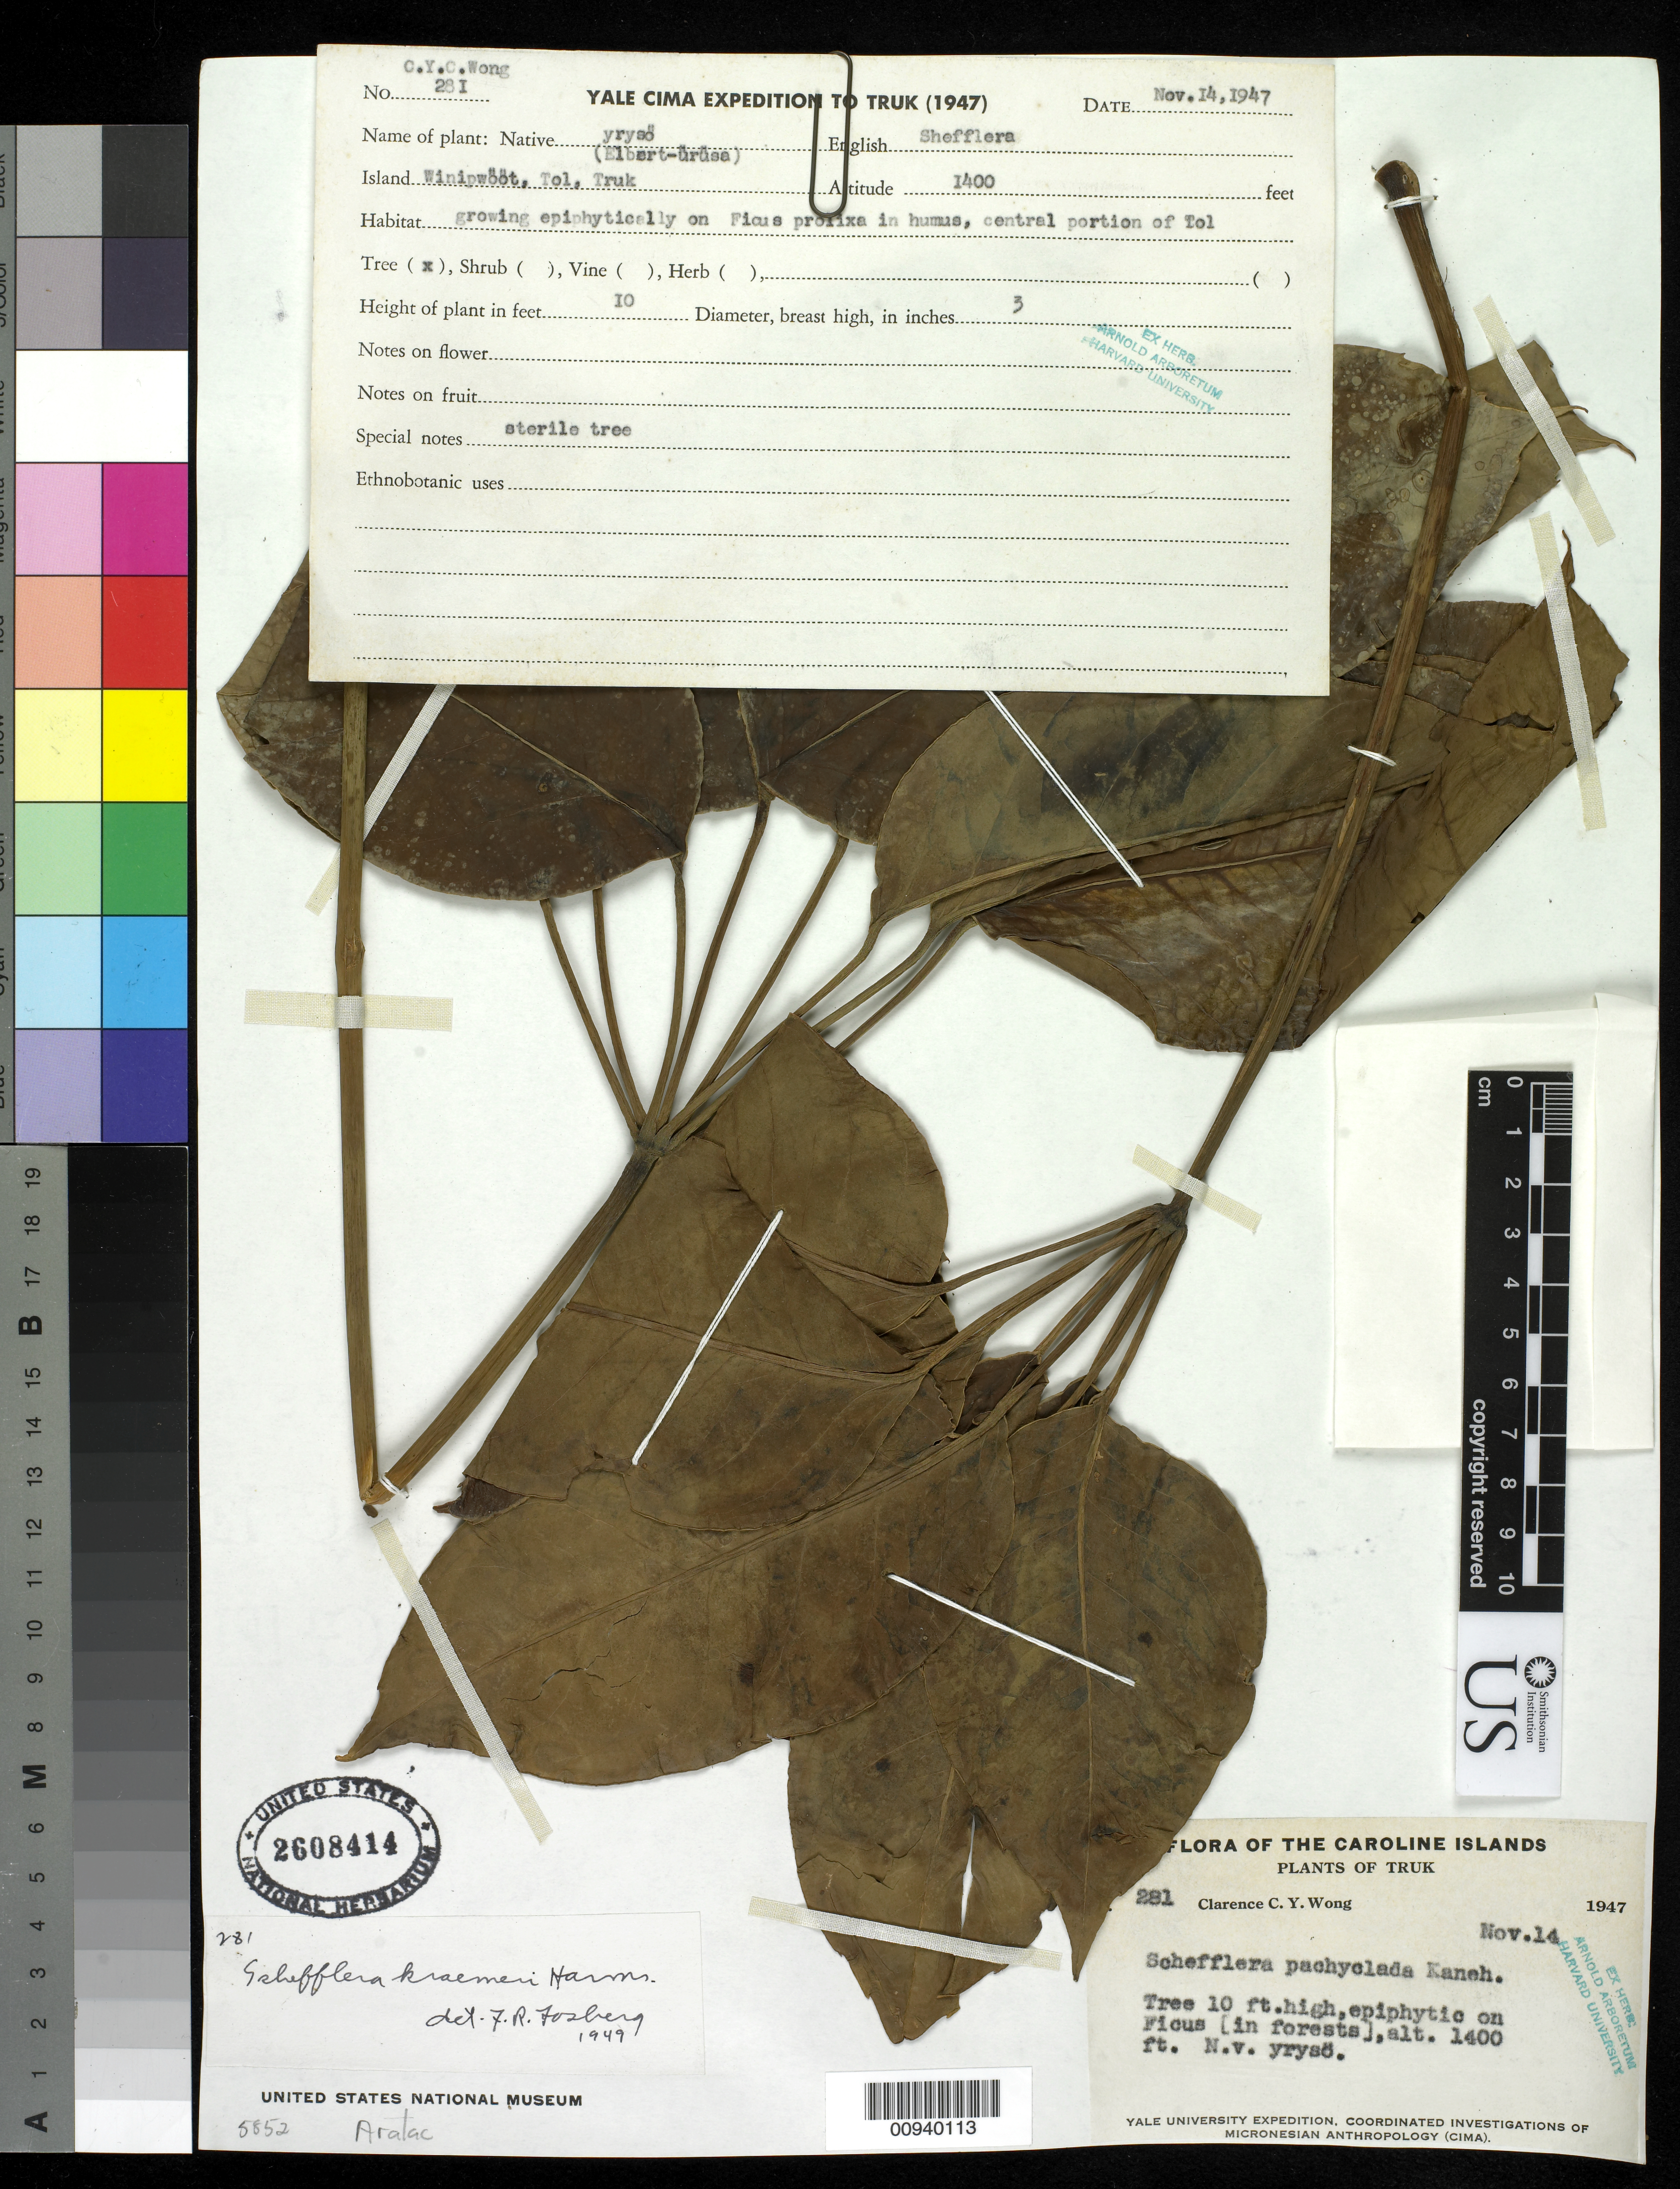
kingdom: Plantae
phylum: Tracheophyta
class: Magnoliopsida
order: Apiales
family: Araliaceae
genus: Heptapleurum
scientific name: Heptapleurum kraemeri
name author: (Harms) Lowry & G. M. Plunkett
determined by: Wagner, W. L., (BOT), Smithsonian Institution - National Museum of Natural History (UNITED STATES)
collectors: C. Wong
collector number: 281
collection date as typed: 14 Nov 1947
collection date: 1947-11-14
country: Micronesia, Federated States of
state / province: Truk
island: Tol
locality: Winipwoot, Tol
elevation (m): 427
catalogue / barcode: US 2608414